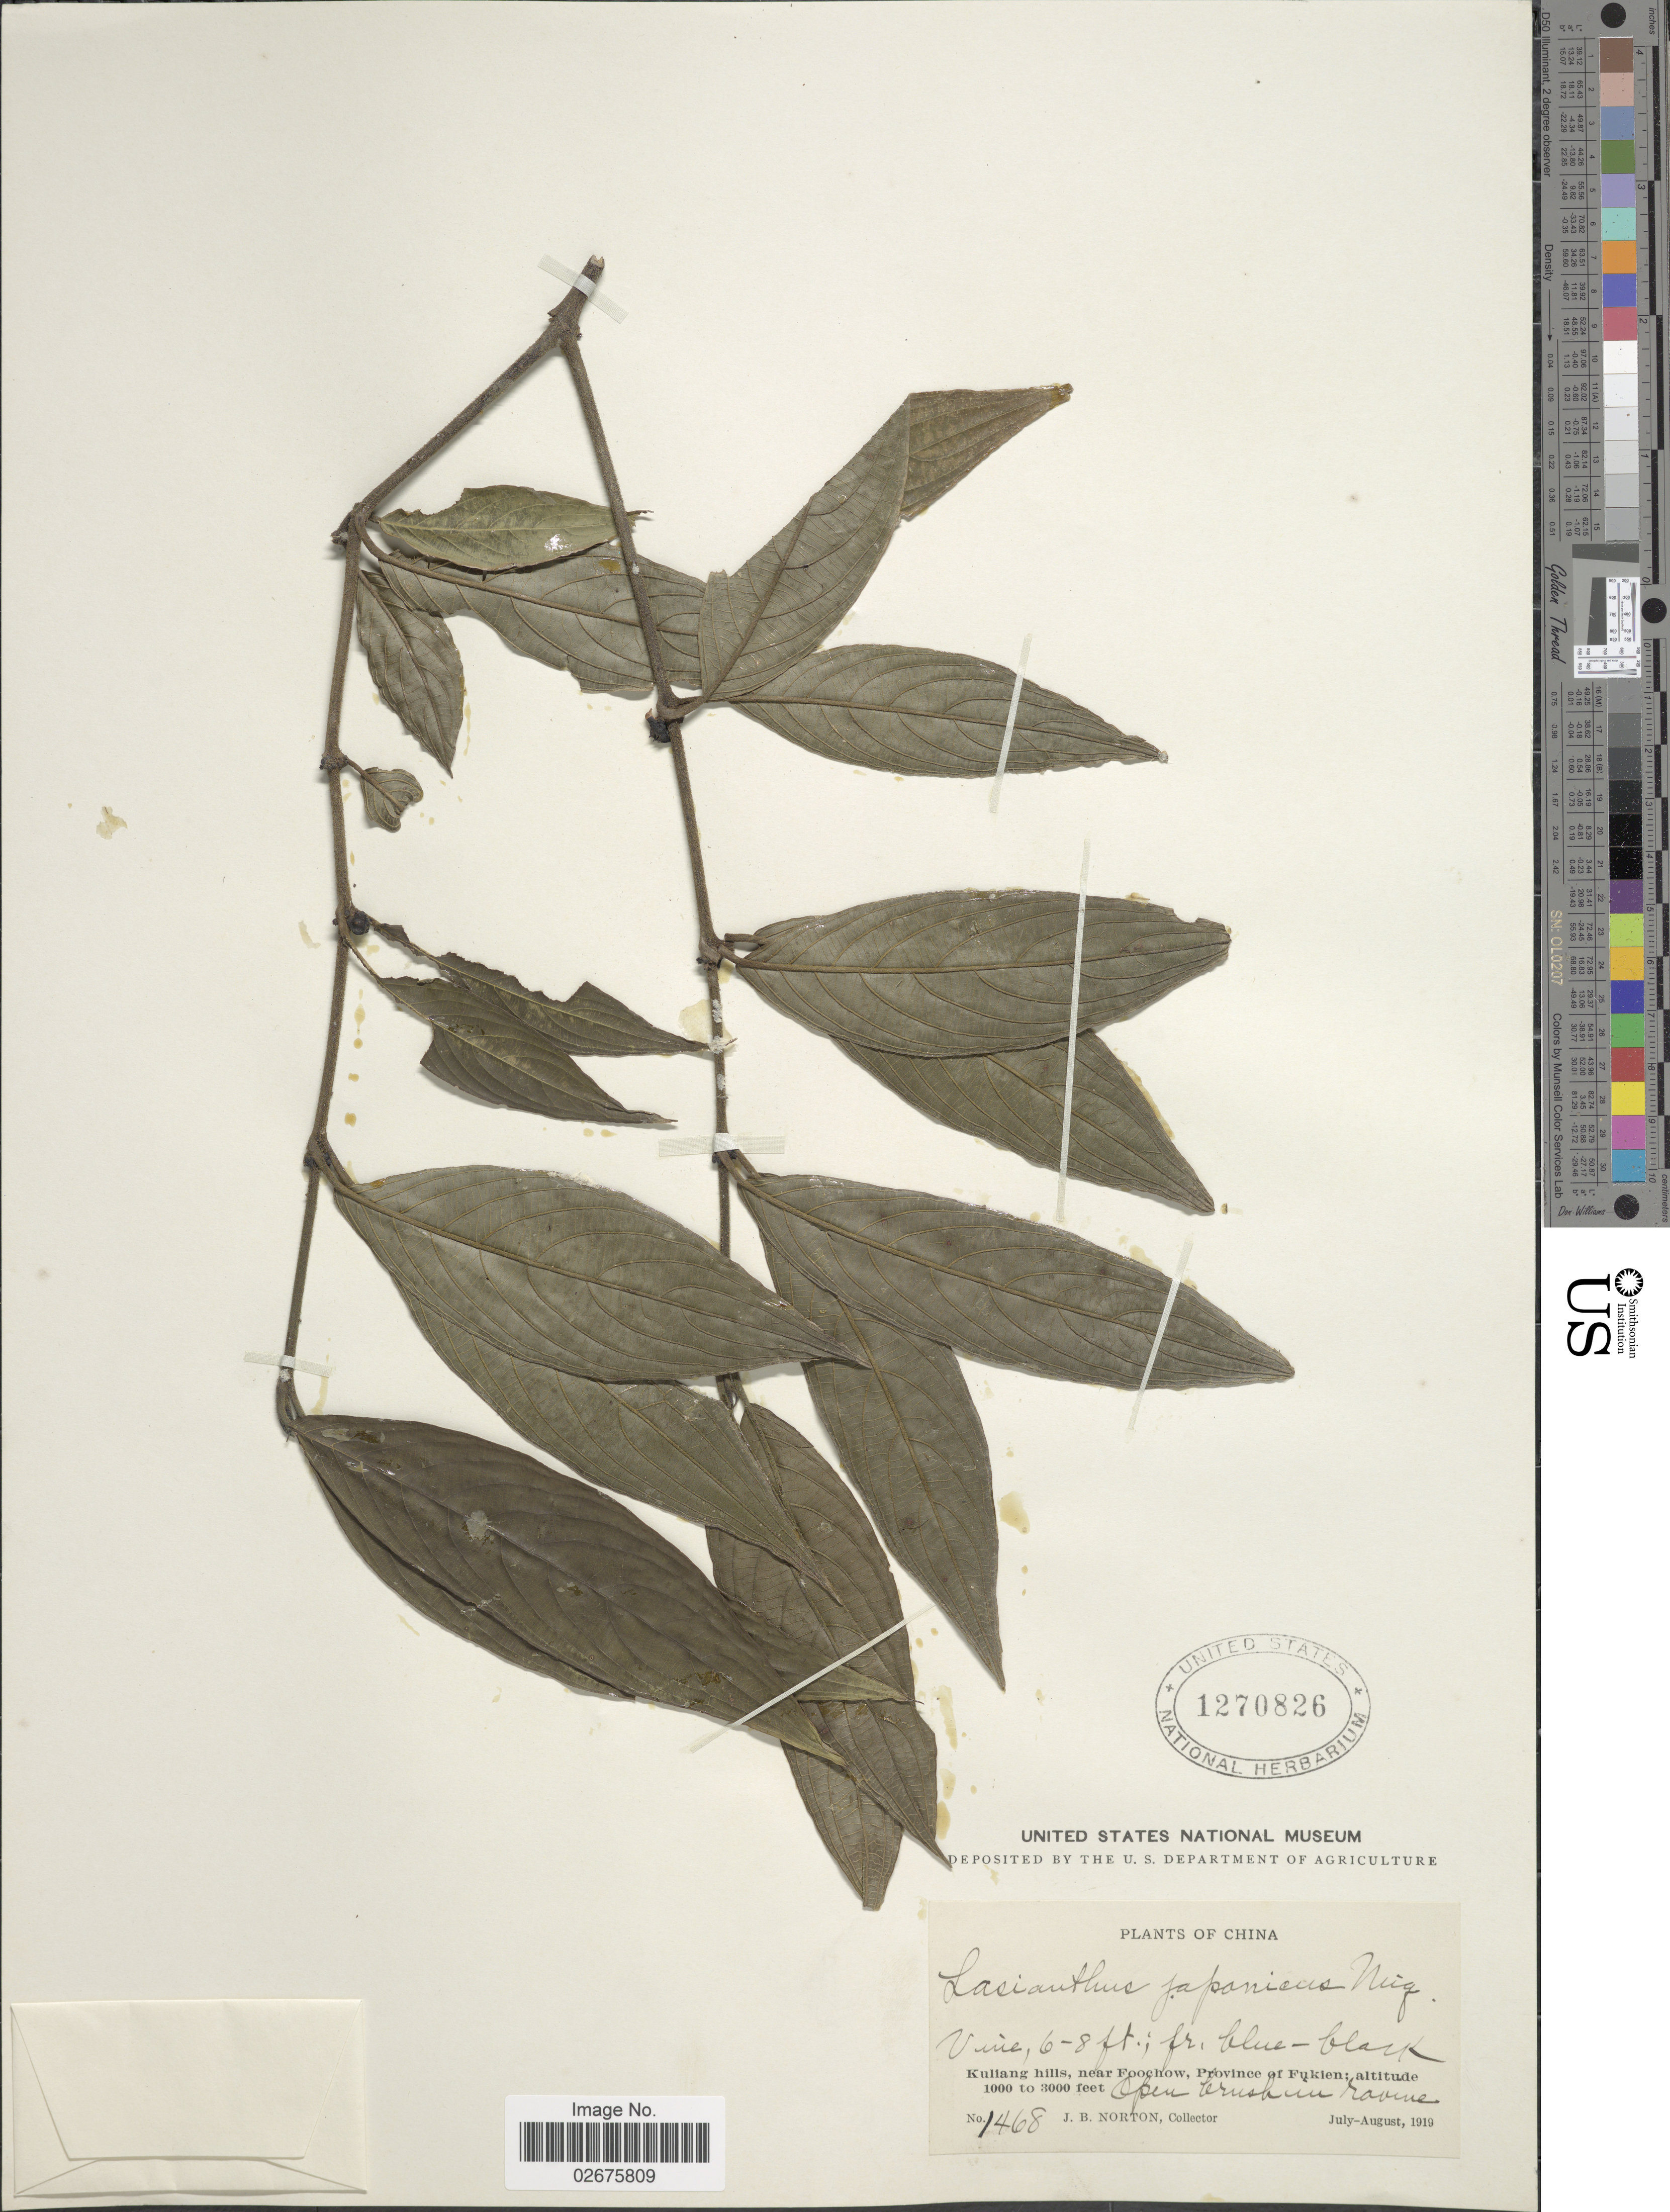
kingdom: Plantae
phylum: Tracheophyta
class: Magnoliopsida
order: Gentianales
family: Rubiaceae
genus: Lasianthus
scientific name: Lasianthus japonicus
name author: Miq.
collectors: J. B. Norton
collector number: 1468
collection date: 1919-07/1919-08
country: China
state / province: Fujian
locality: Kuliang hills, near Foochow, Province of Fukien, Open brush in ravine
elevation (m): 305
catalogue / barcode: US 1270826